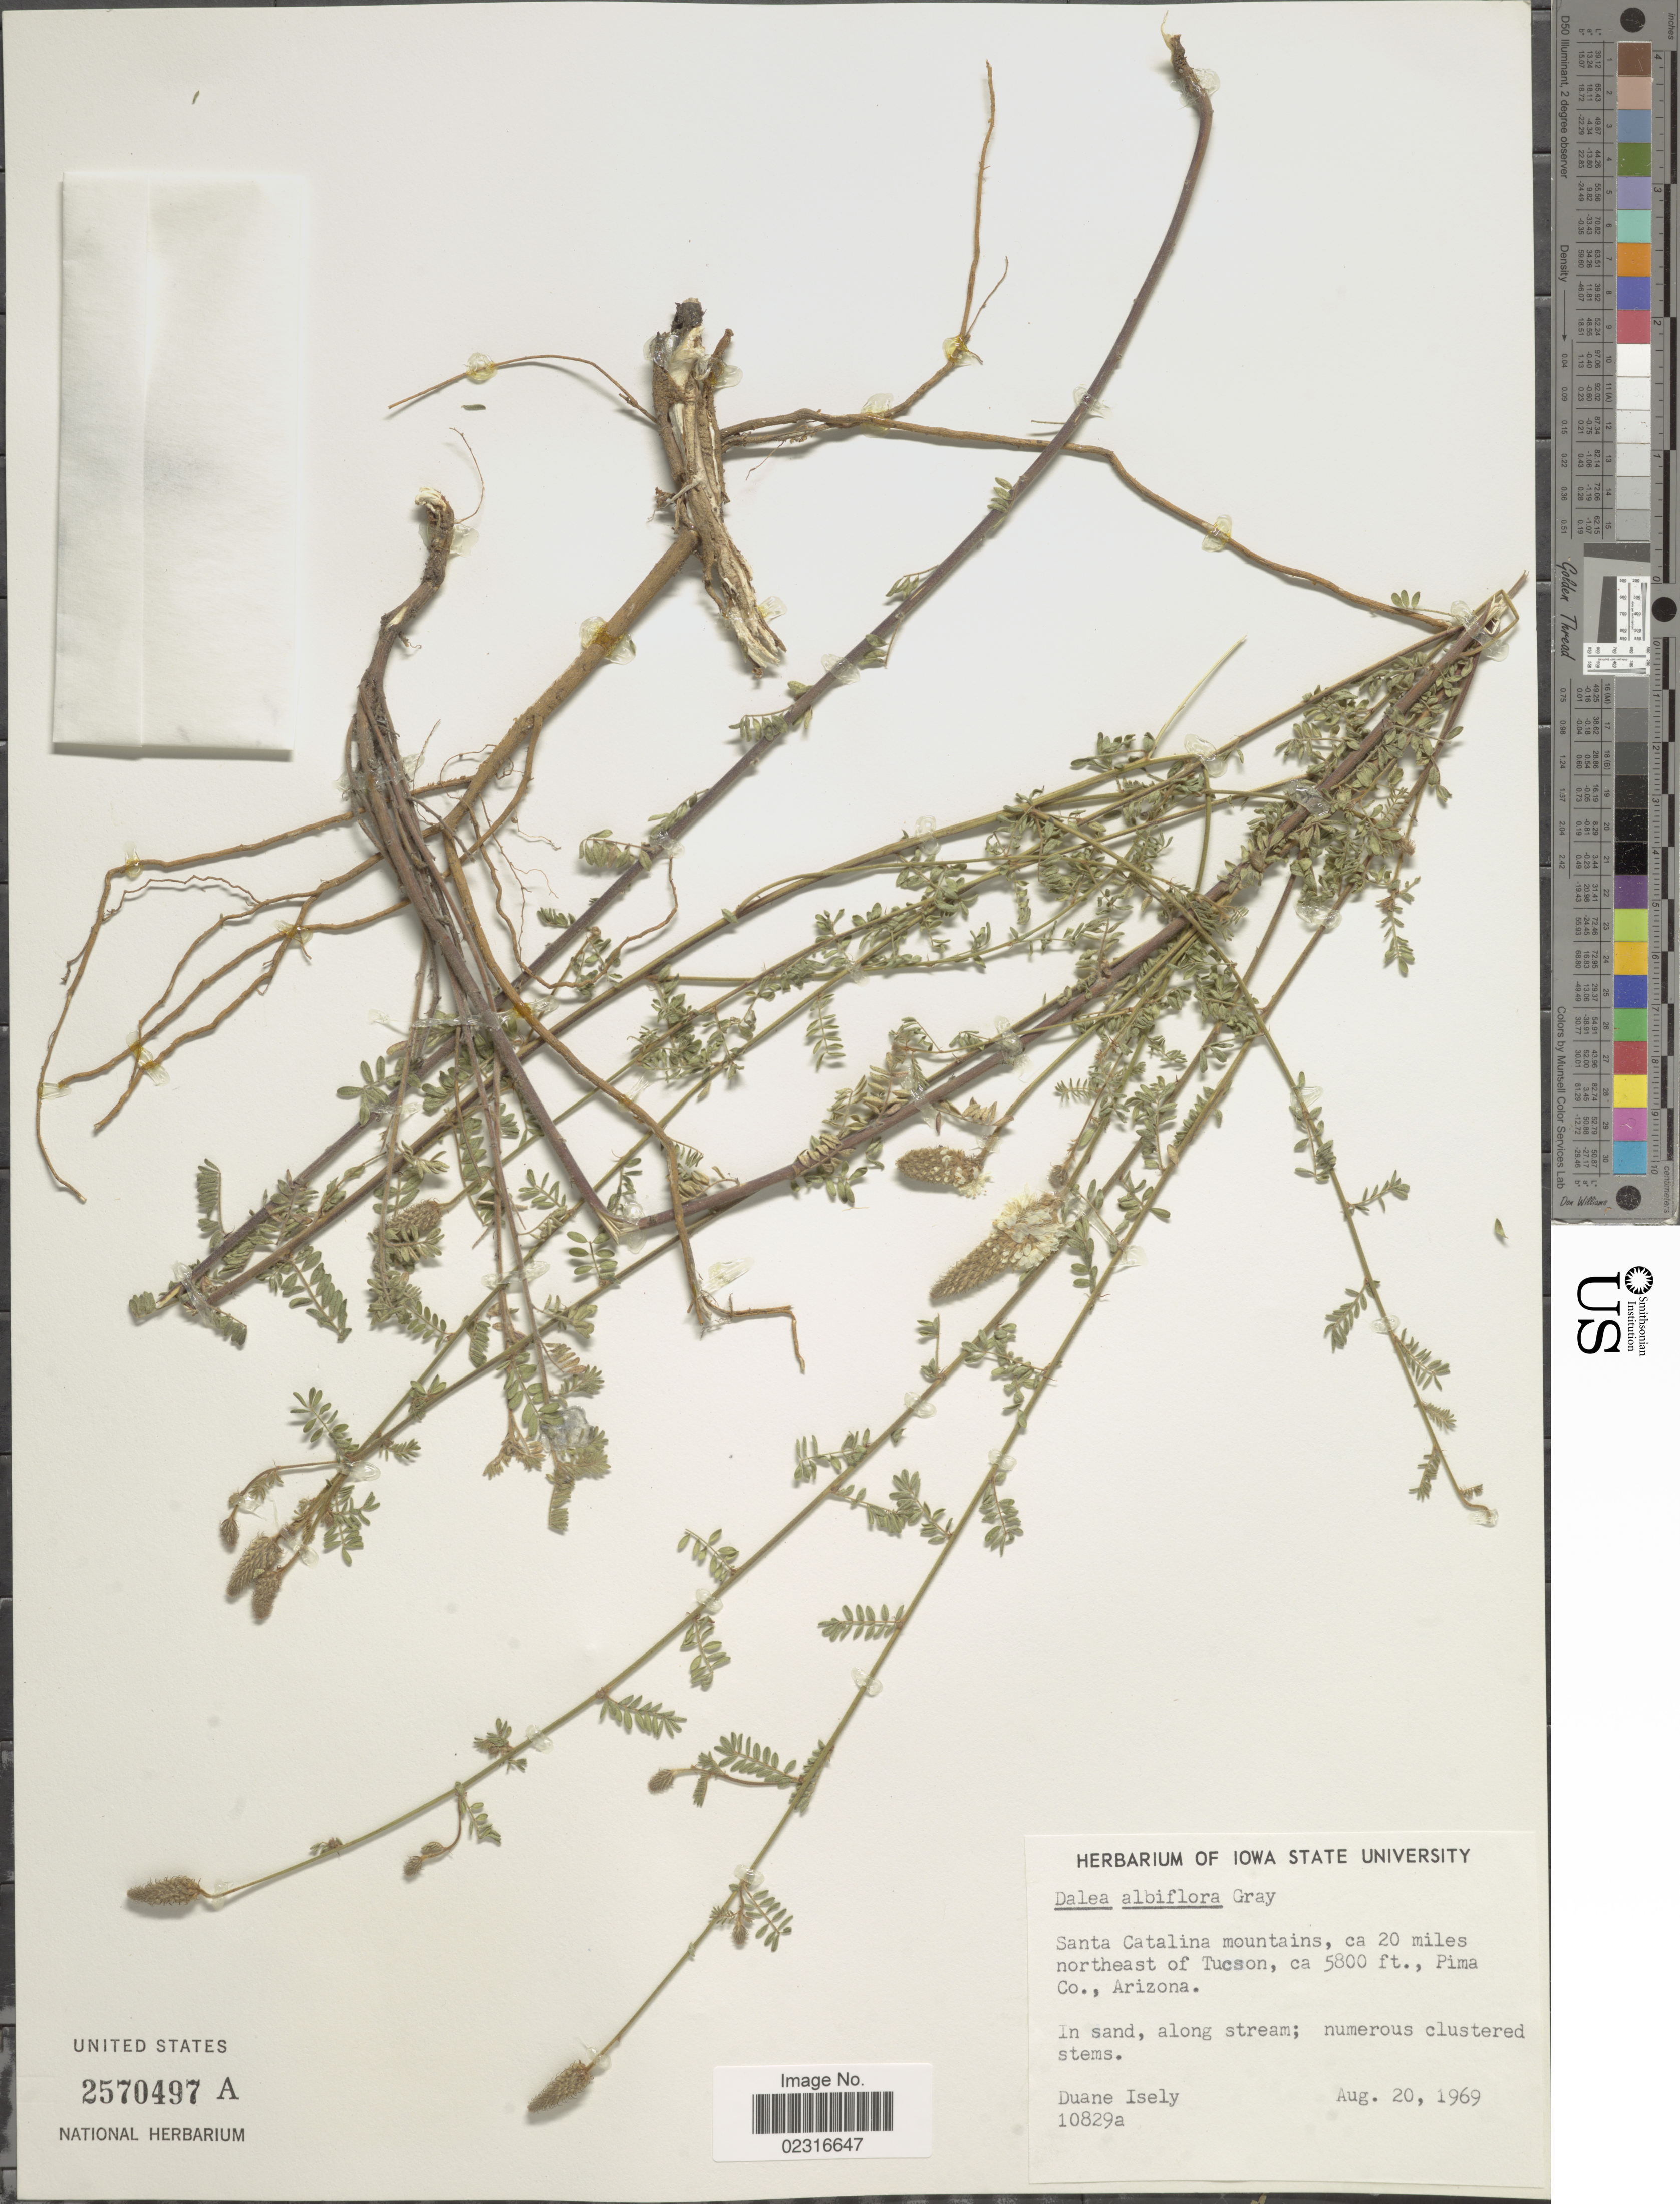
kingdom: Plantae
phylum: Tracheophyta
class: Magnoliopsida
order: Fabales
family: Fabaceae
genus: Dalea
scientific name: Dalea albiflora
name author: A. Gray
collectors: D. Isely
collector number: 10829a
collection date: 1969-08-20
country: United States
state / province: Arizona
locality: Santa Catalina mountains, ca 20 miles northeast of Tucson, Pima Co.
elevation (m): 1768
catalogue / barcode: US 2570497